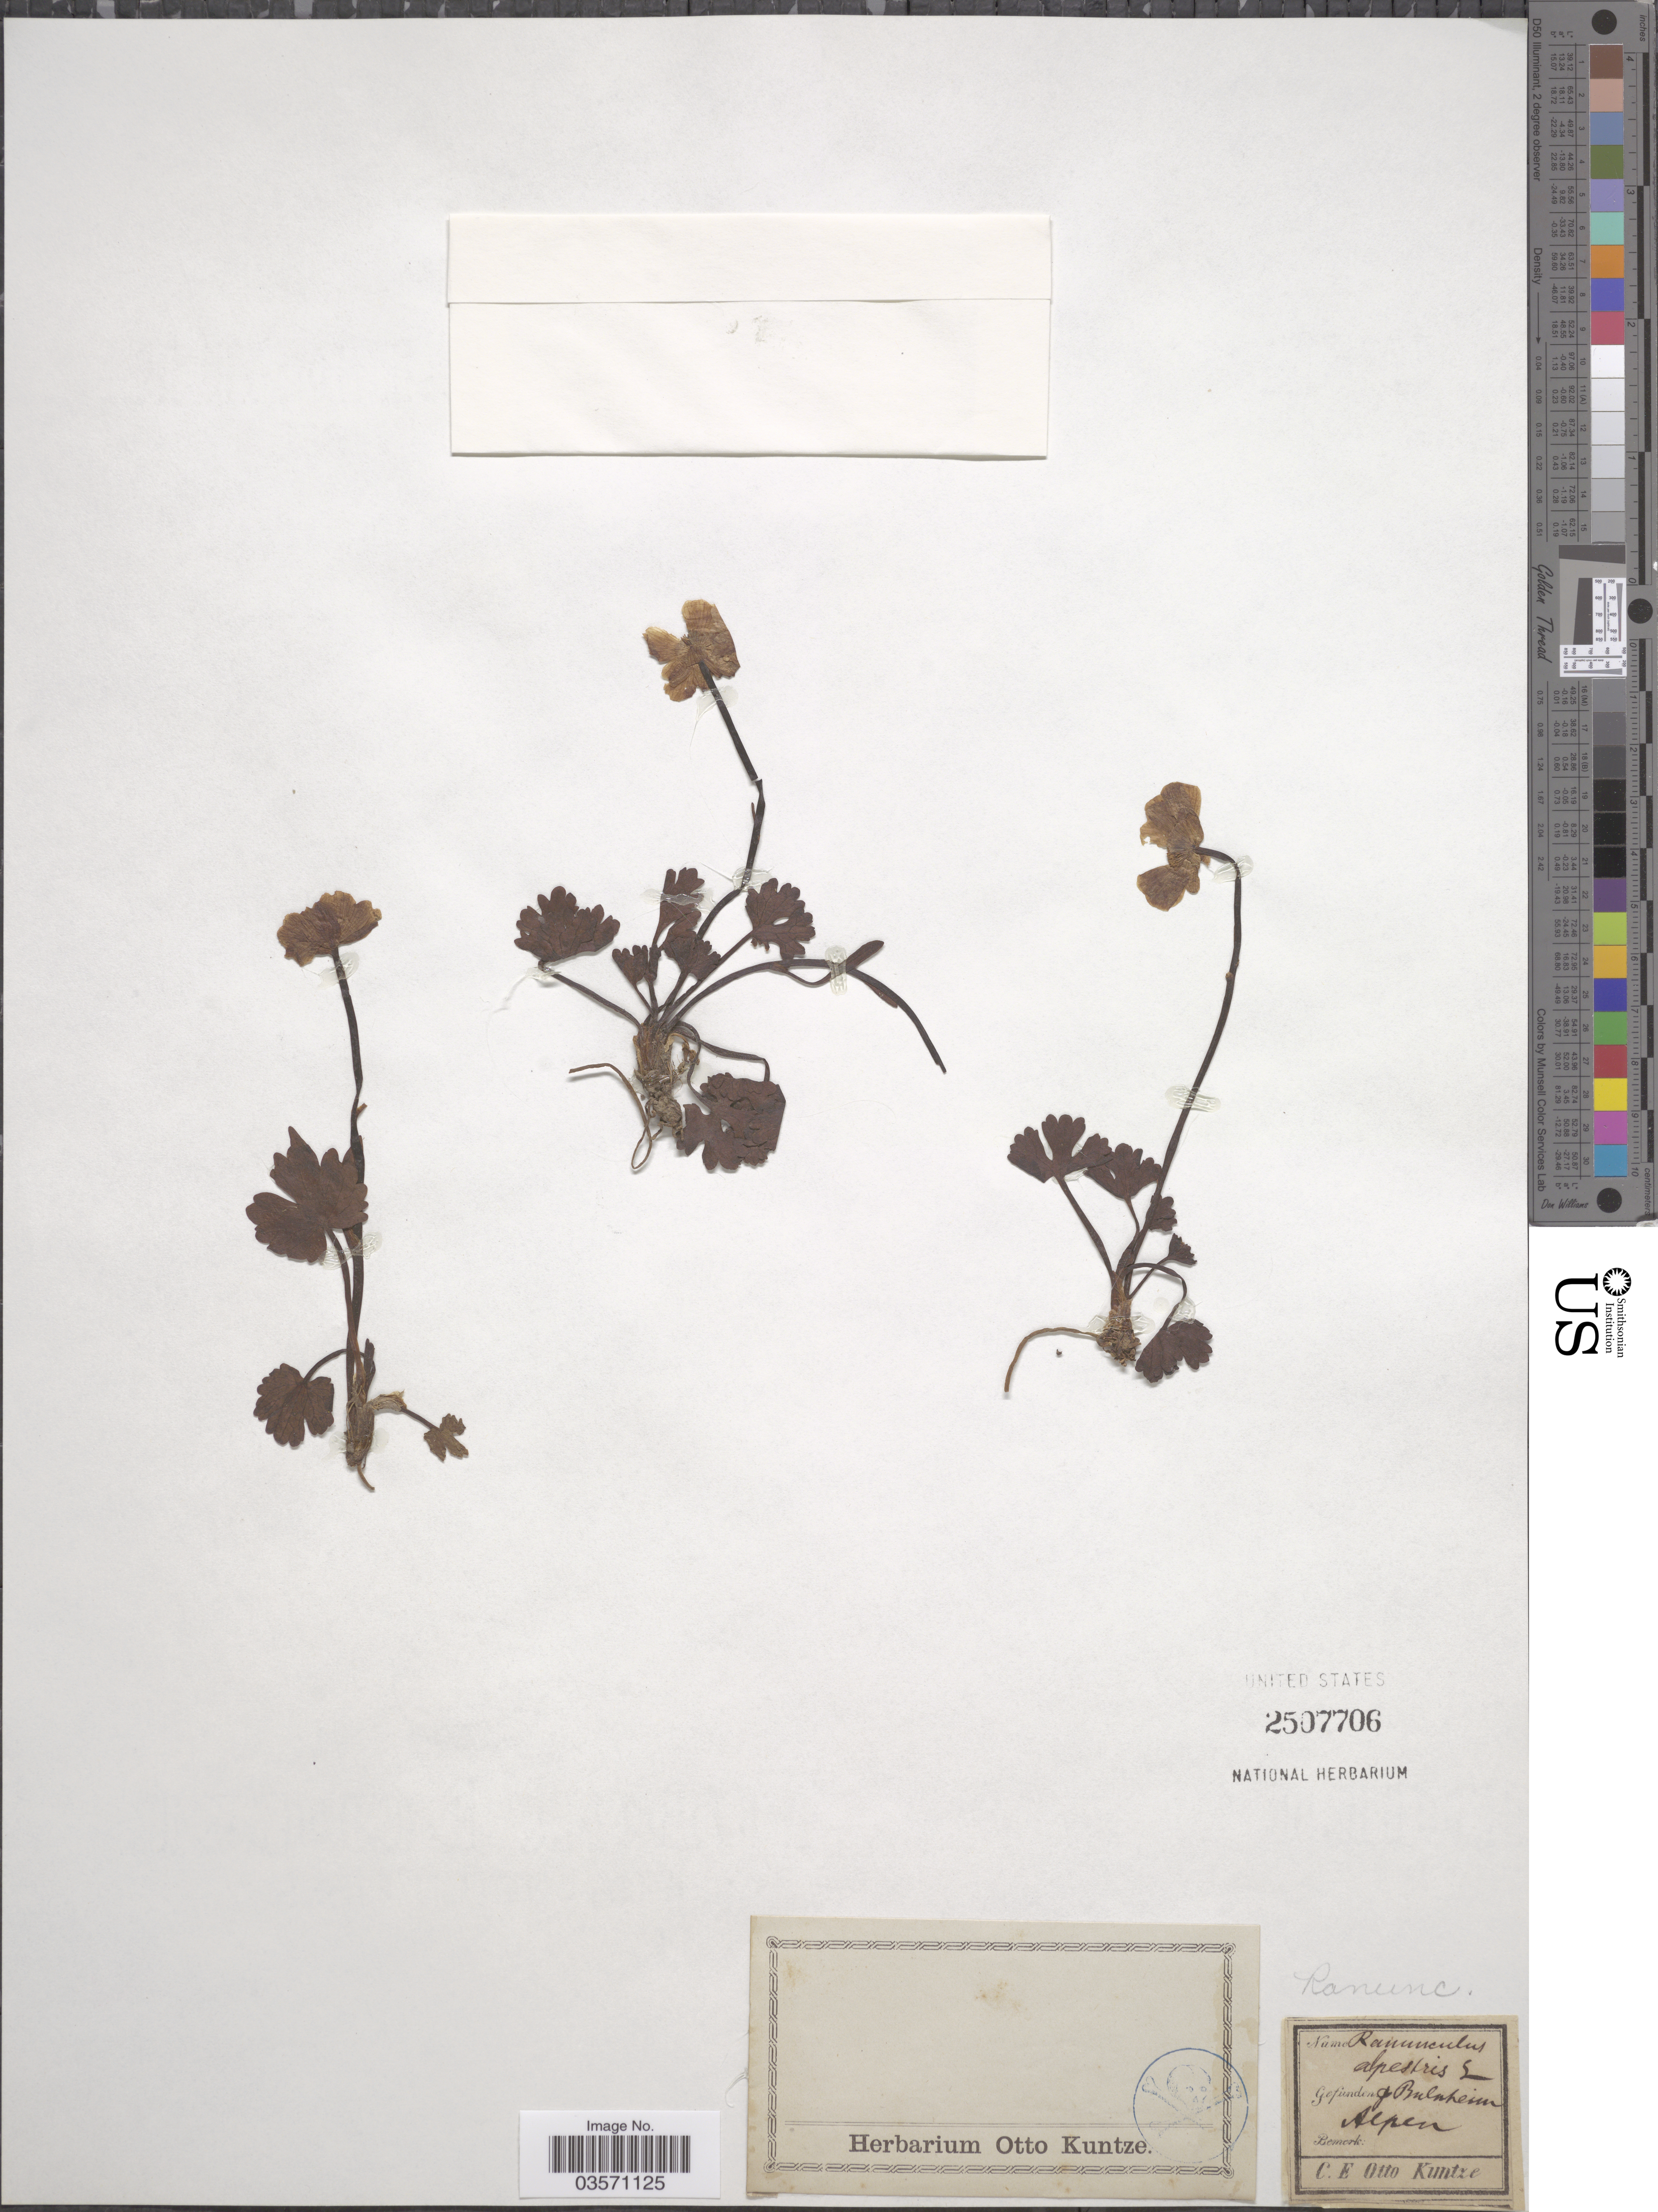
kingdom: Plantae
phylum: Tracheophyta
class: Magnoliopsida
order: Ranunculales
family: Ranunculaceae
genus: Ranunculus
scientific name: Ranunculus alpestris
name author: L.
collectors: C.E.O. Kuntze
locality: Bulnheim, Alpen.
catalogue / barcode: US 2507706